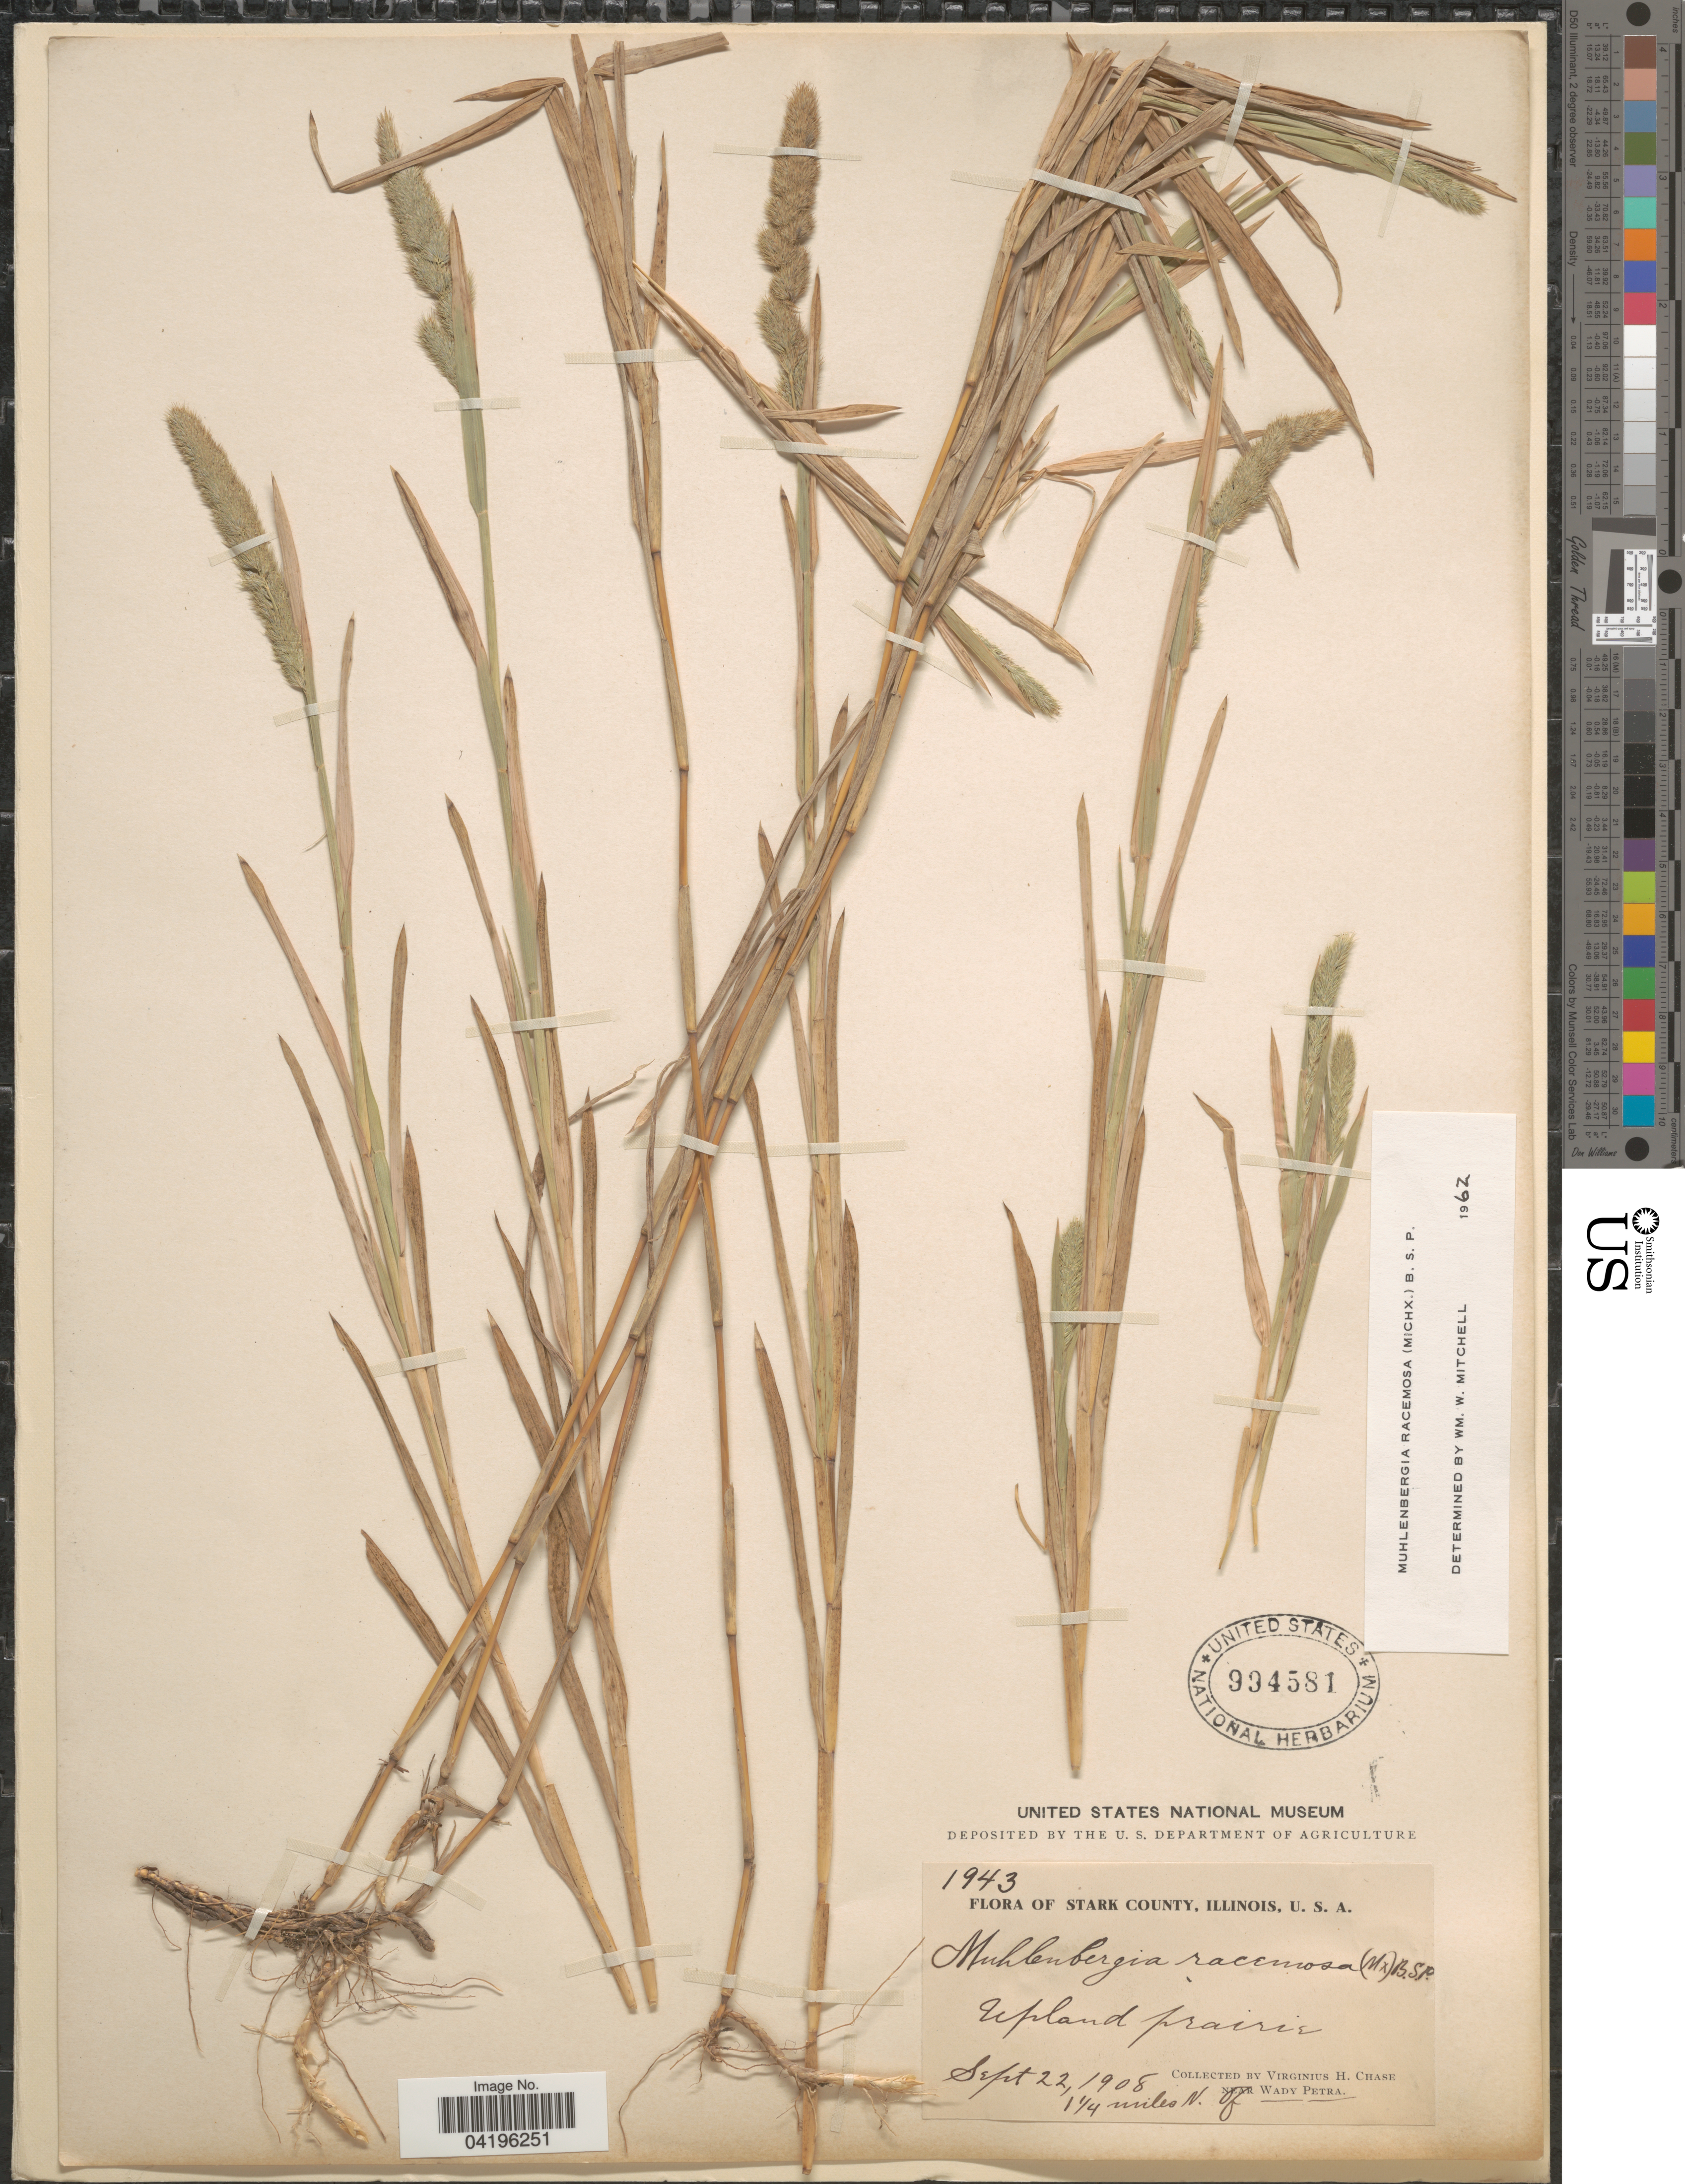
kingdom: Plantae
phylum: Tracheophyta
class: Liliopsida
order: Poales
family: Poaceae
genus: Muhlenbergia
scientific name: Muhlenbergia racemosa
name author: (Michx.) Britton et al.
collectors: V. H. Chase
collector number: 1943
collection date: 1908-09-22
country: United States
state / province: Illinois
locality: Stark County. 1¼ miles N. of Wady Petra.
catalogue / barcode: US 994581